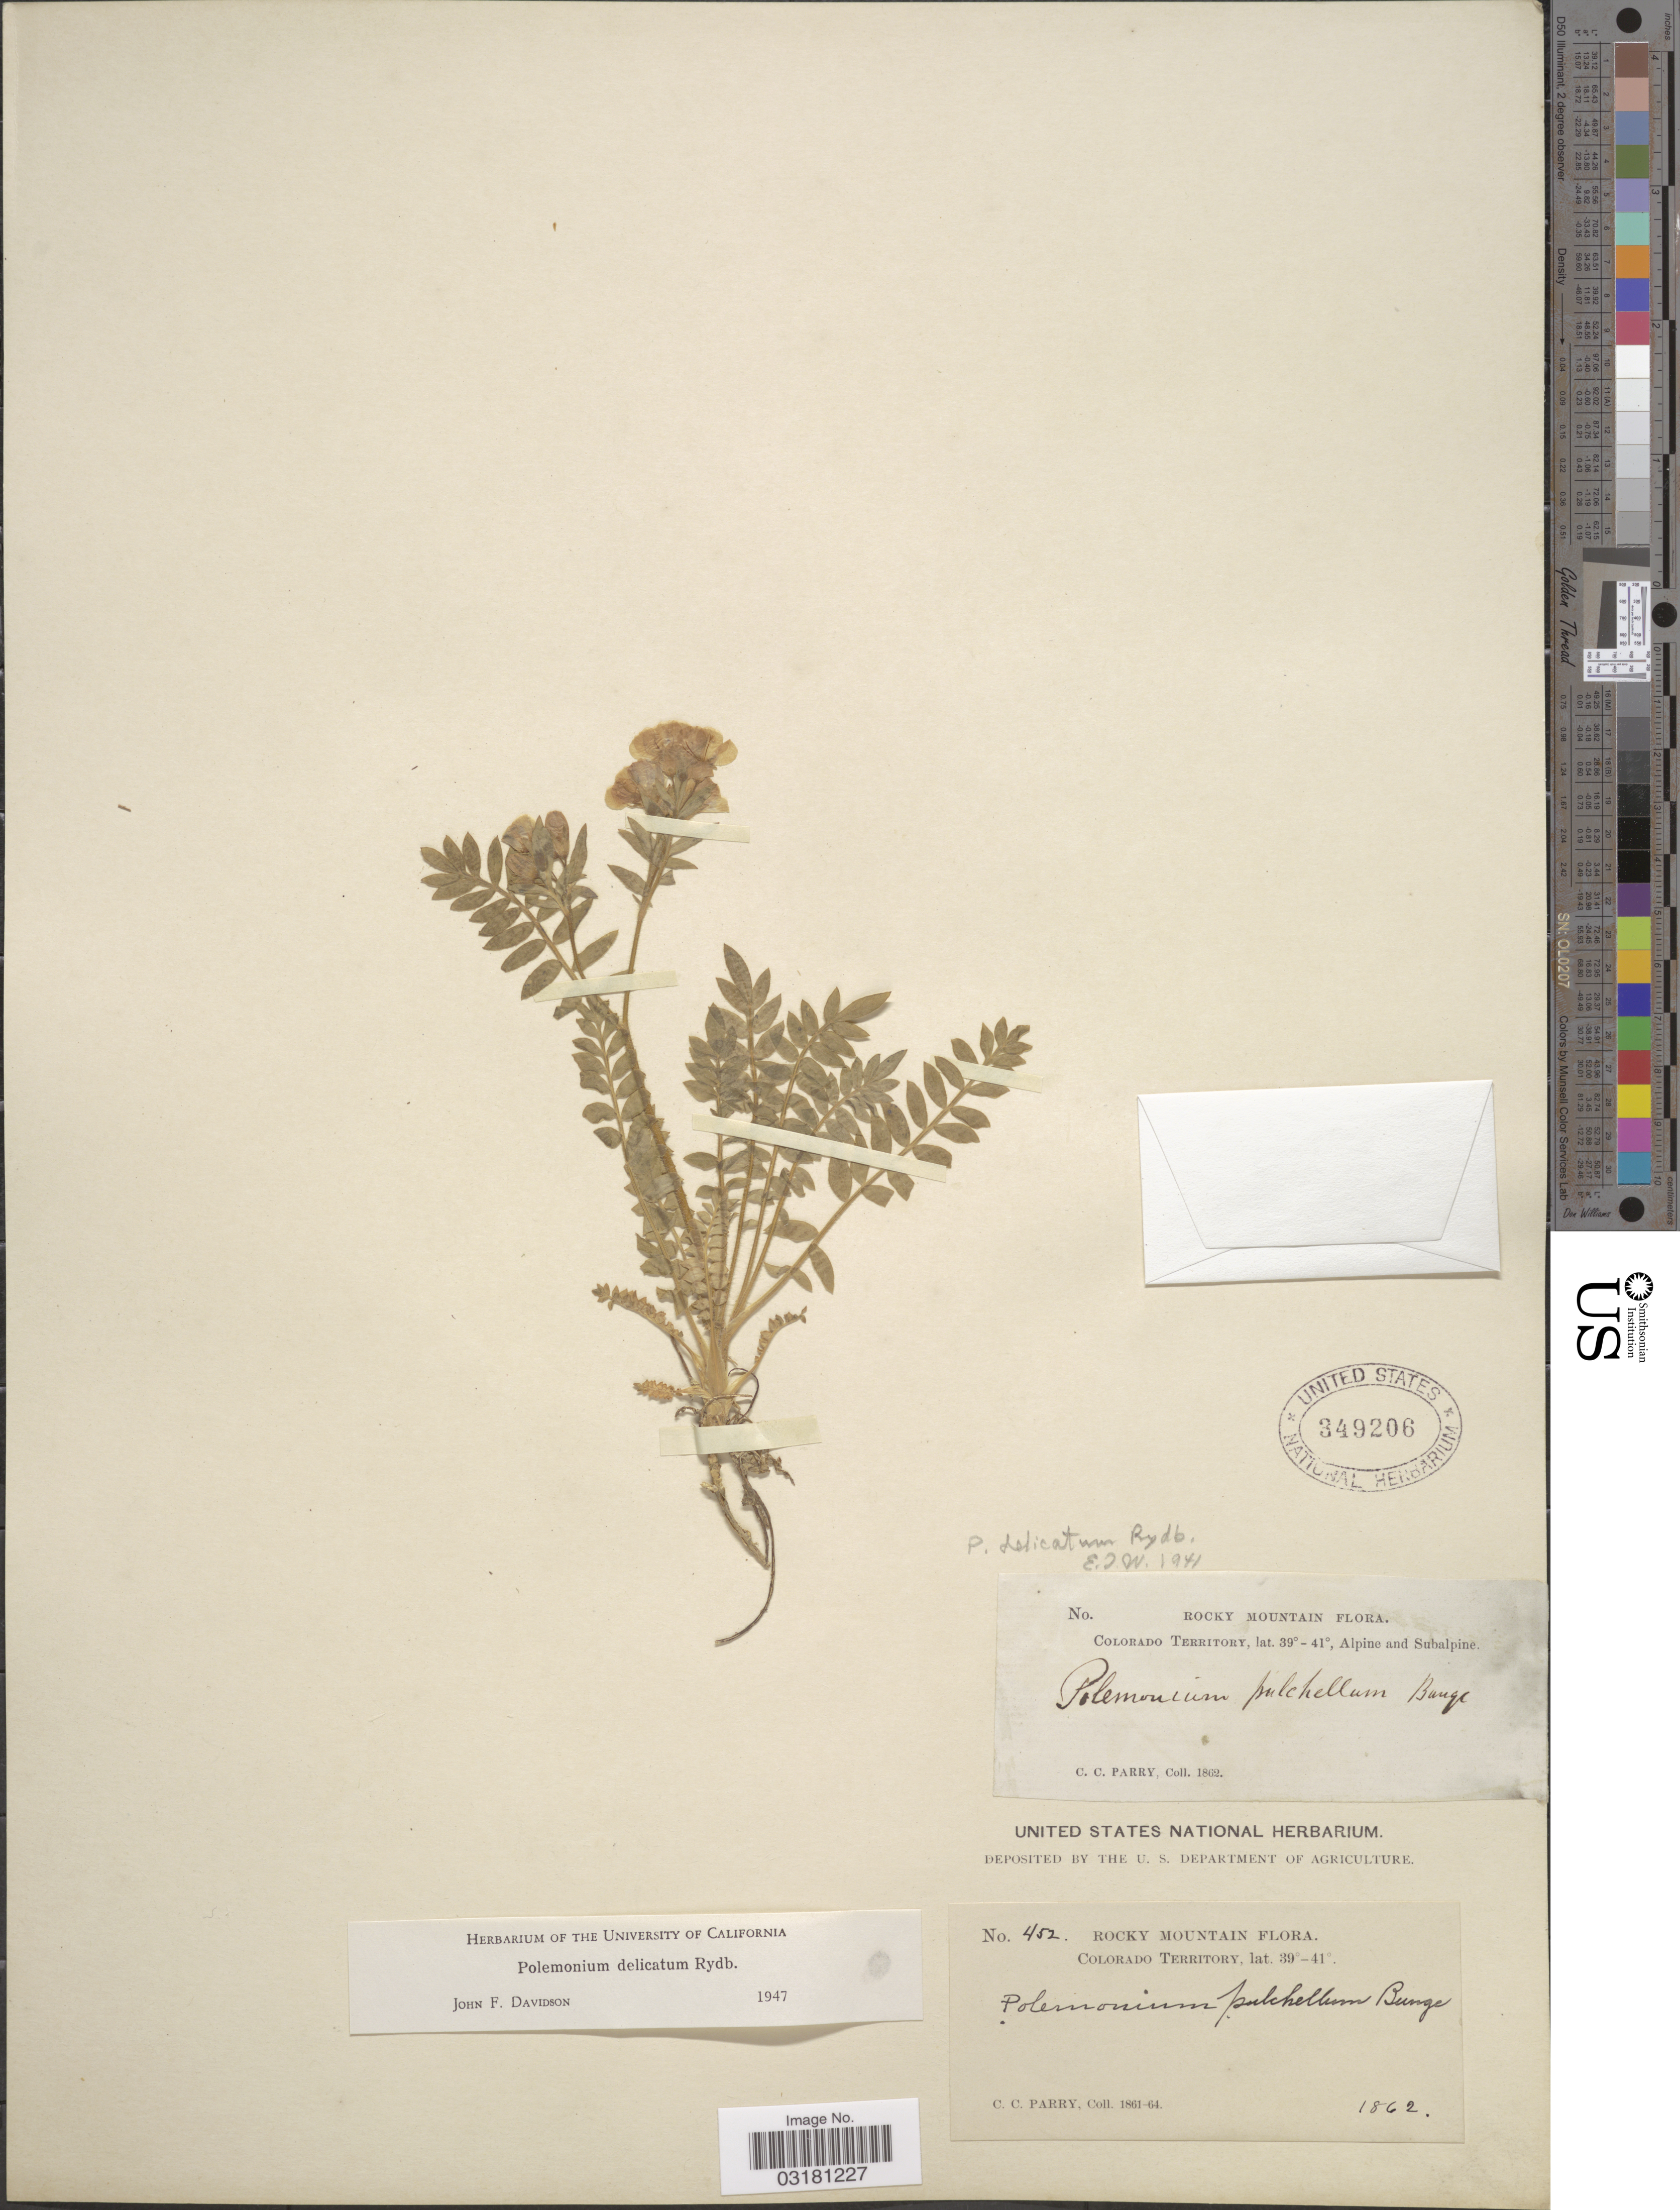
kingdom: Plantae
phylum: Tracheophyta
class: Magnoliopsida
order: Ericales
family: Polemoniaceae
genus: Polemonium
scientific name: Polemonium delicatum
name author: Rydb.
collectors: C. C. Parry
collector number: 452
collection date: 1862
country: United States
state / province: Colorado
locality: Rocky Mountain.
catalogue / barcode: US 349206